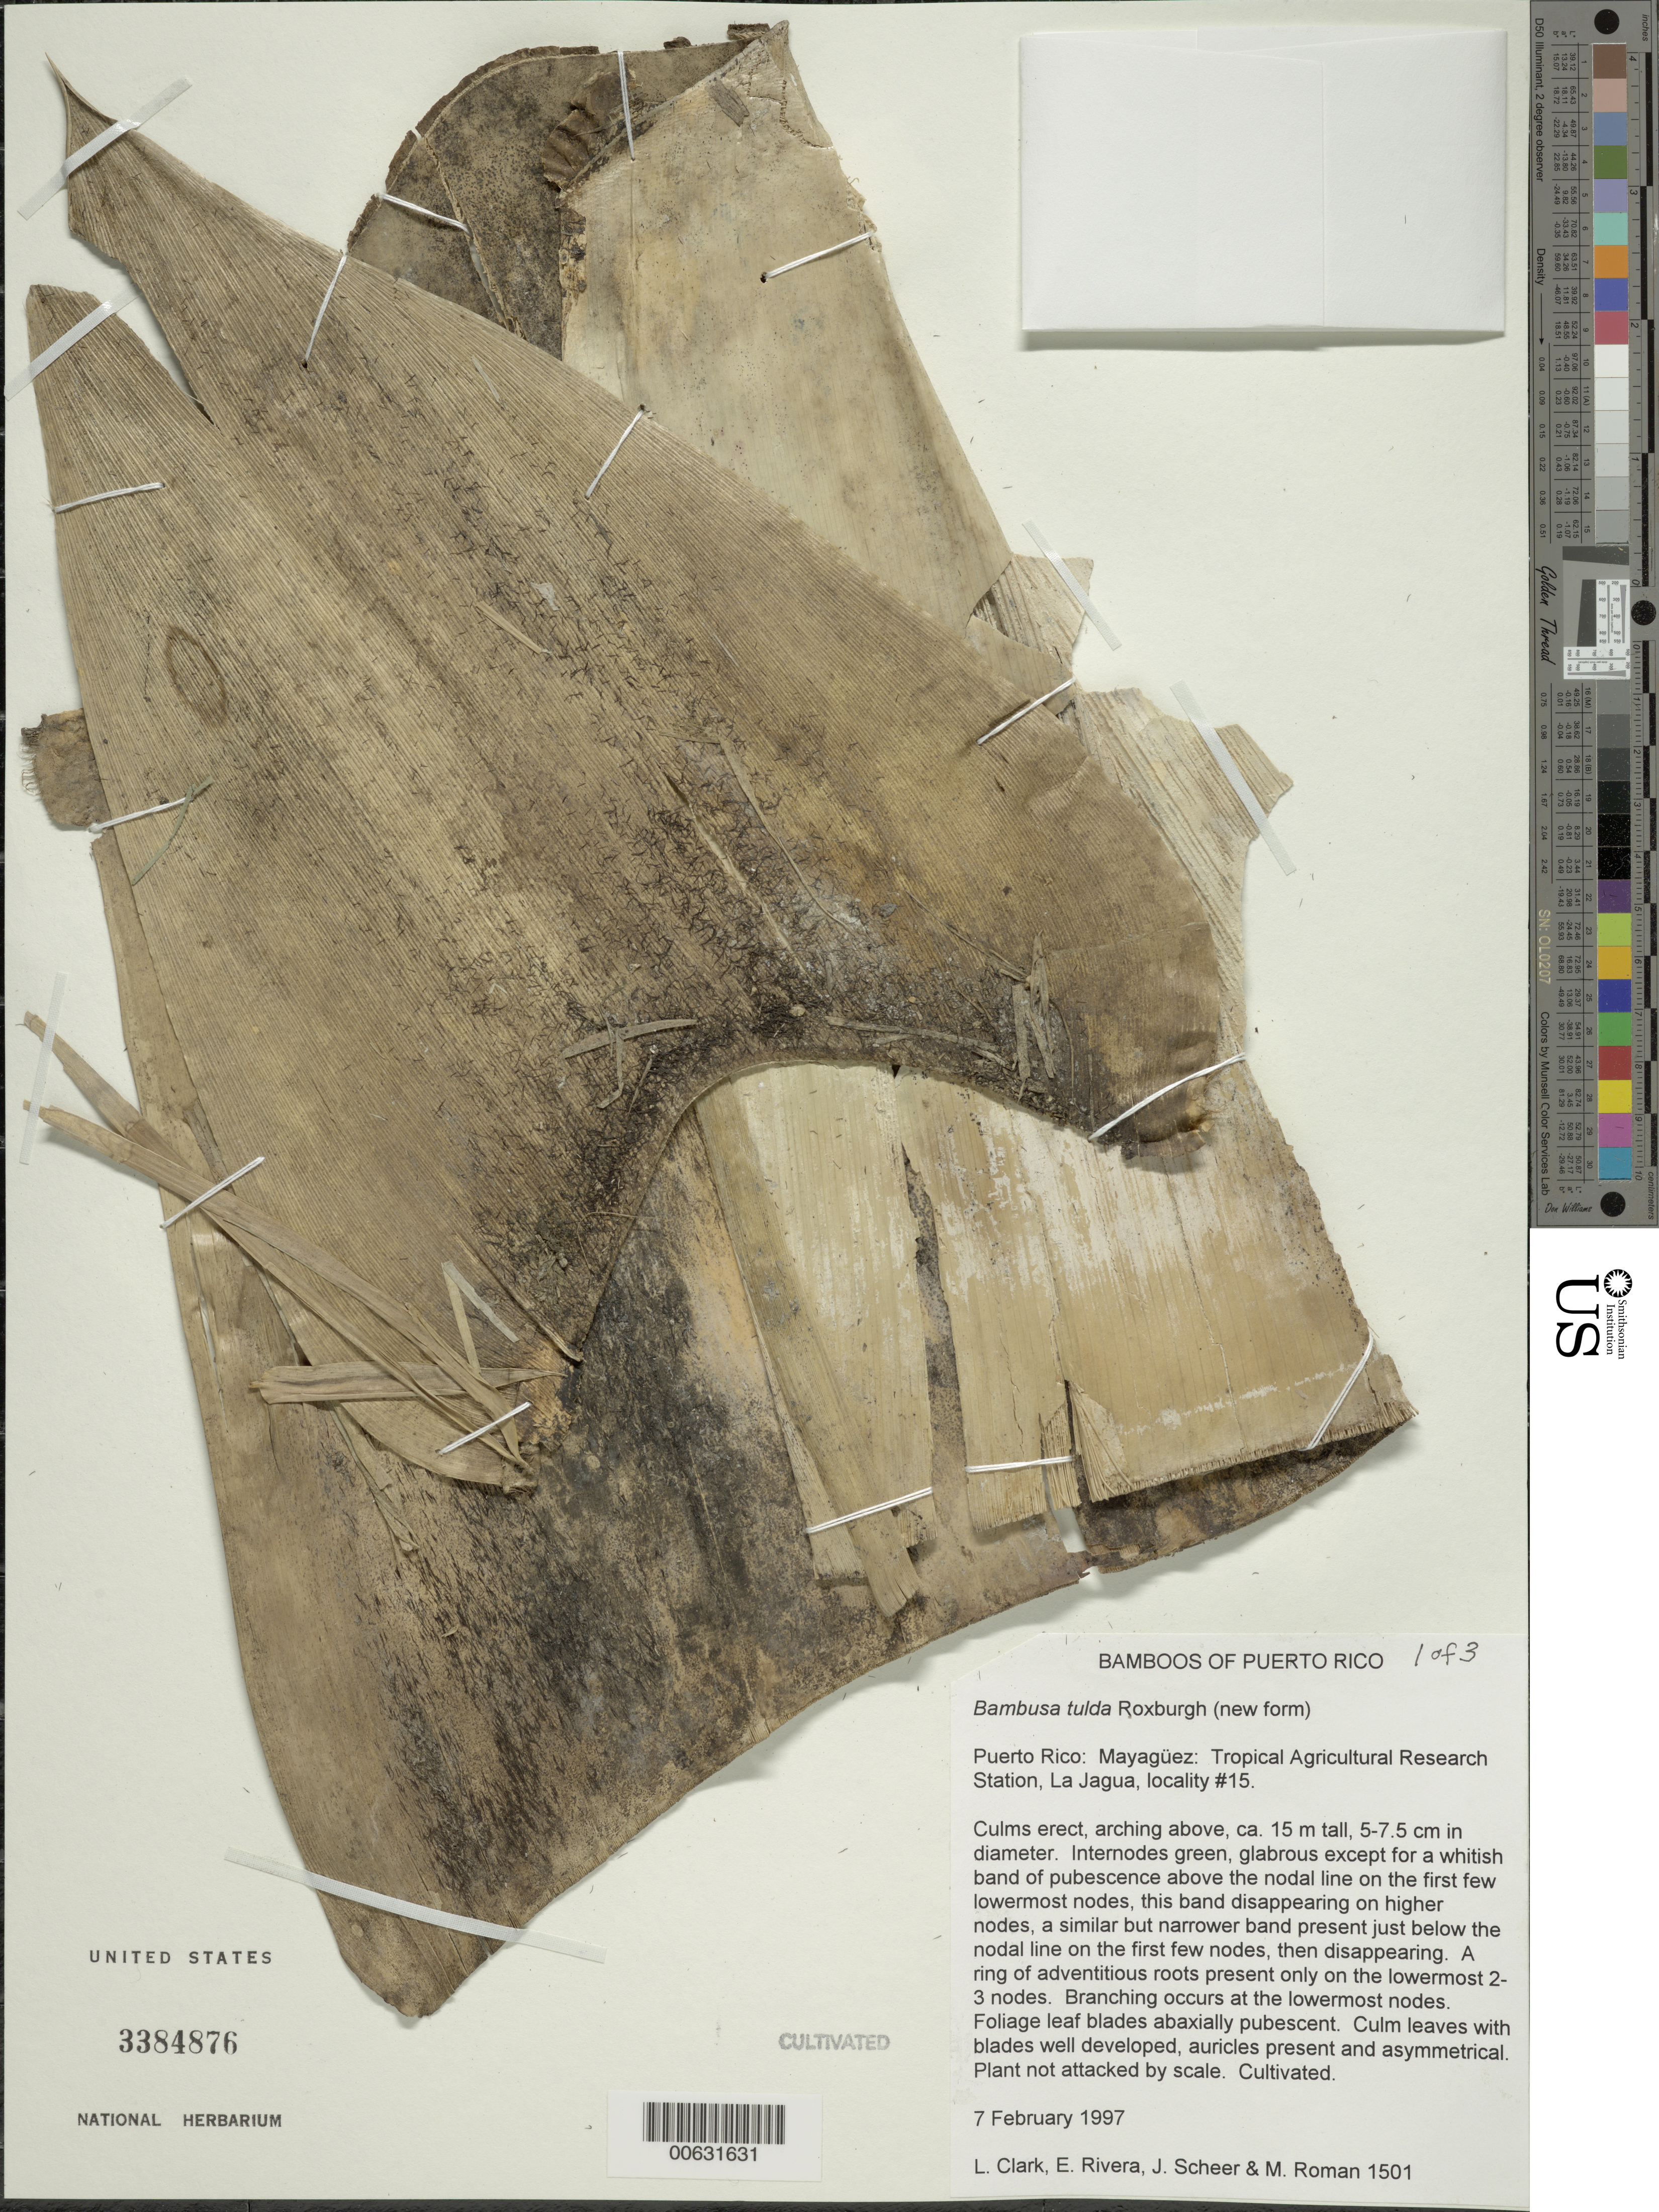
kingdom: Plantae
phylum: Tracheophyta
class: Liliopsida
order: Poales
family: Poaceae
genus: Bambusa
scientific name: Bambusa tulda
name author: Roxb.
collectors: L. G. Clark, E. Rivera, J. Scheer & M. Román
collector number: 1501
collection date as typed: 07 Feb 1997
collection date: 1997-02-07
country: Puerto Rico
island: Greater Antilles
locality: Mayaguez, tropical agricultural research station, la jagua locality #15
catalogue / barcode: US 3384876